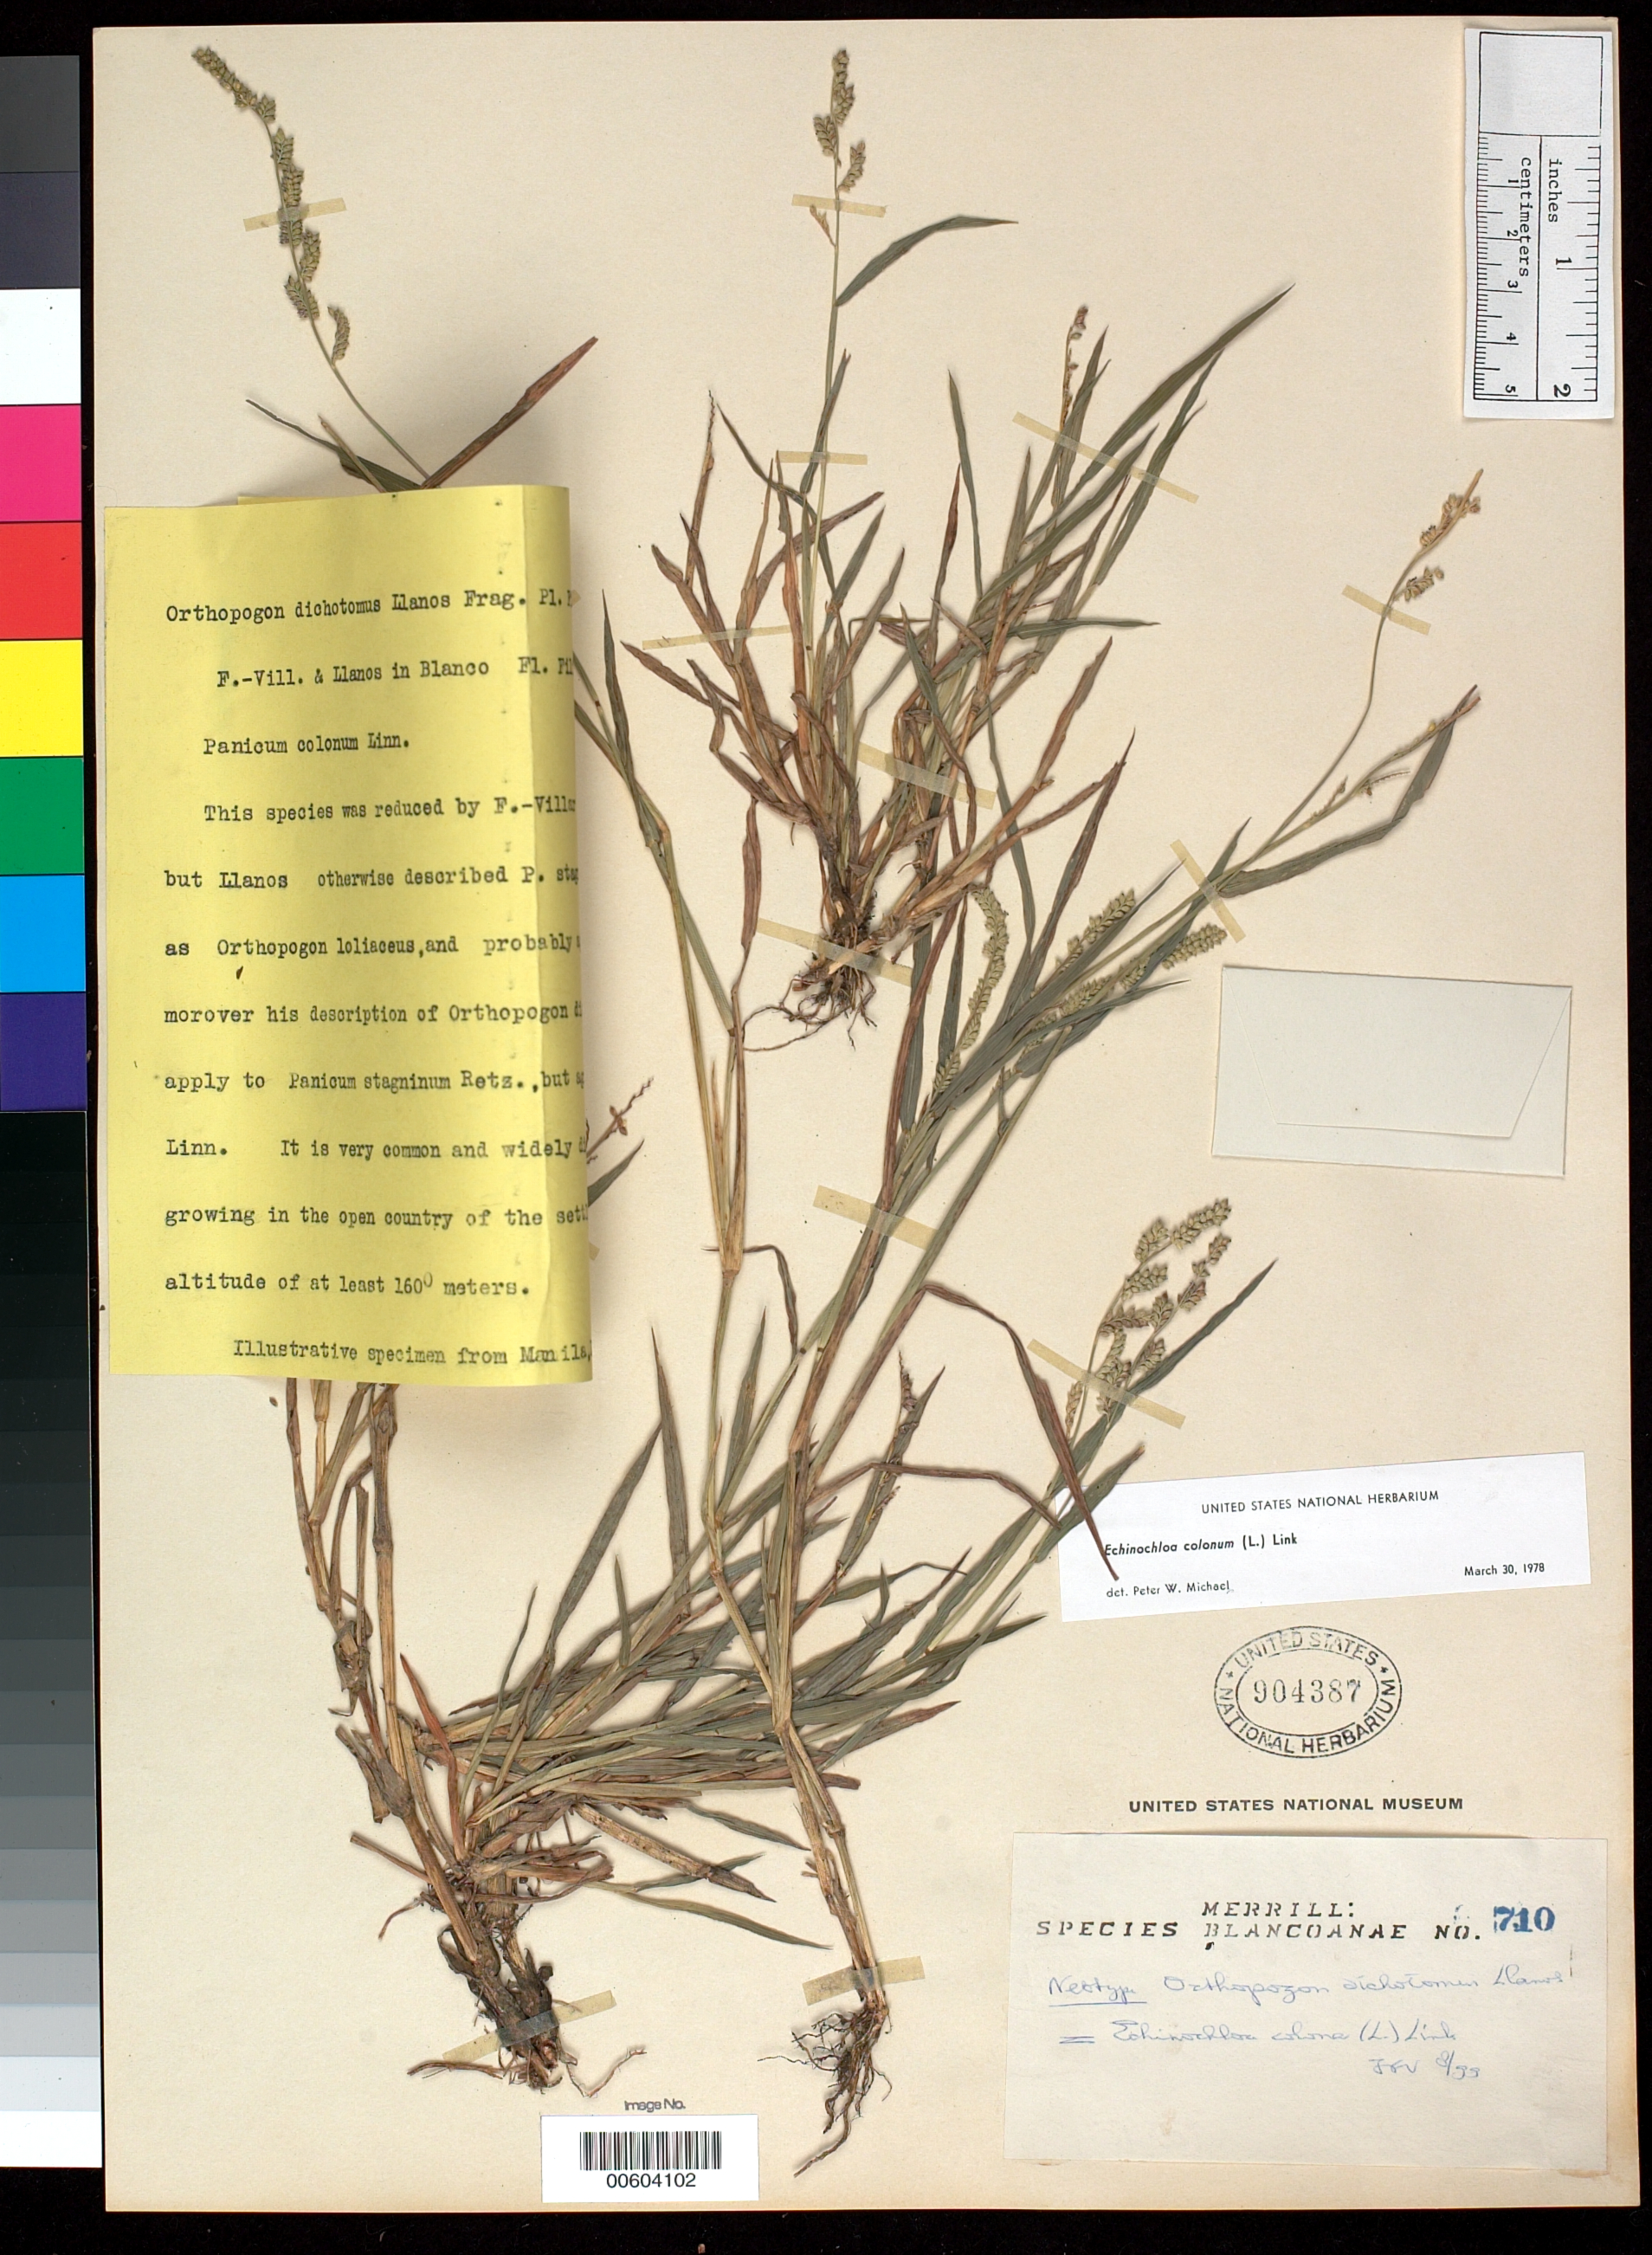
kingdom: Plantae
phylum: Tracheophyta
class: Liliopsida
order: Poales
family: Poaceae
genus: Orthopogon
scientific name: Orthopogon dichotomus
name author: Llanos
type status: Neotype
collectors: E. D. Merrill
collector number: Sp. Blancoan. 0710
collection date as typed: Dec 1914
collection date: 1914-12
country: Philippines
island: Luzon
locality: Manila.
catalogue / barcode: US 904387